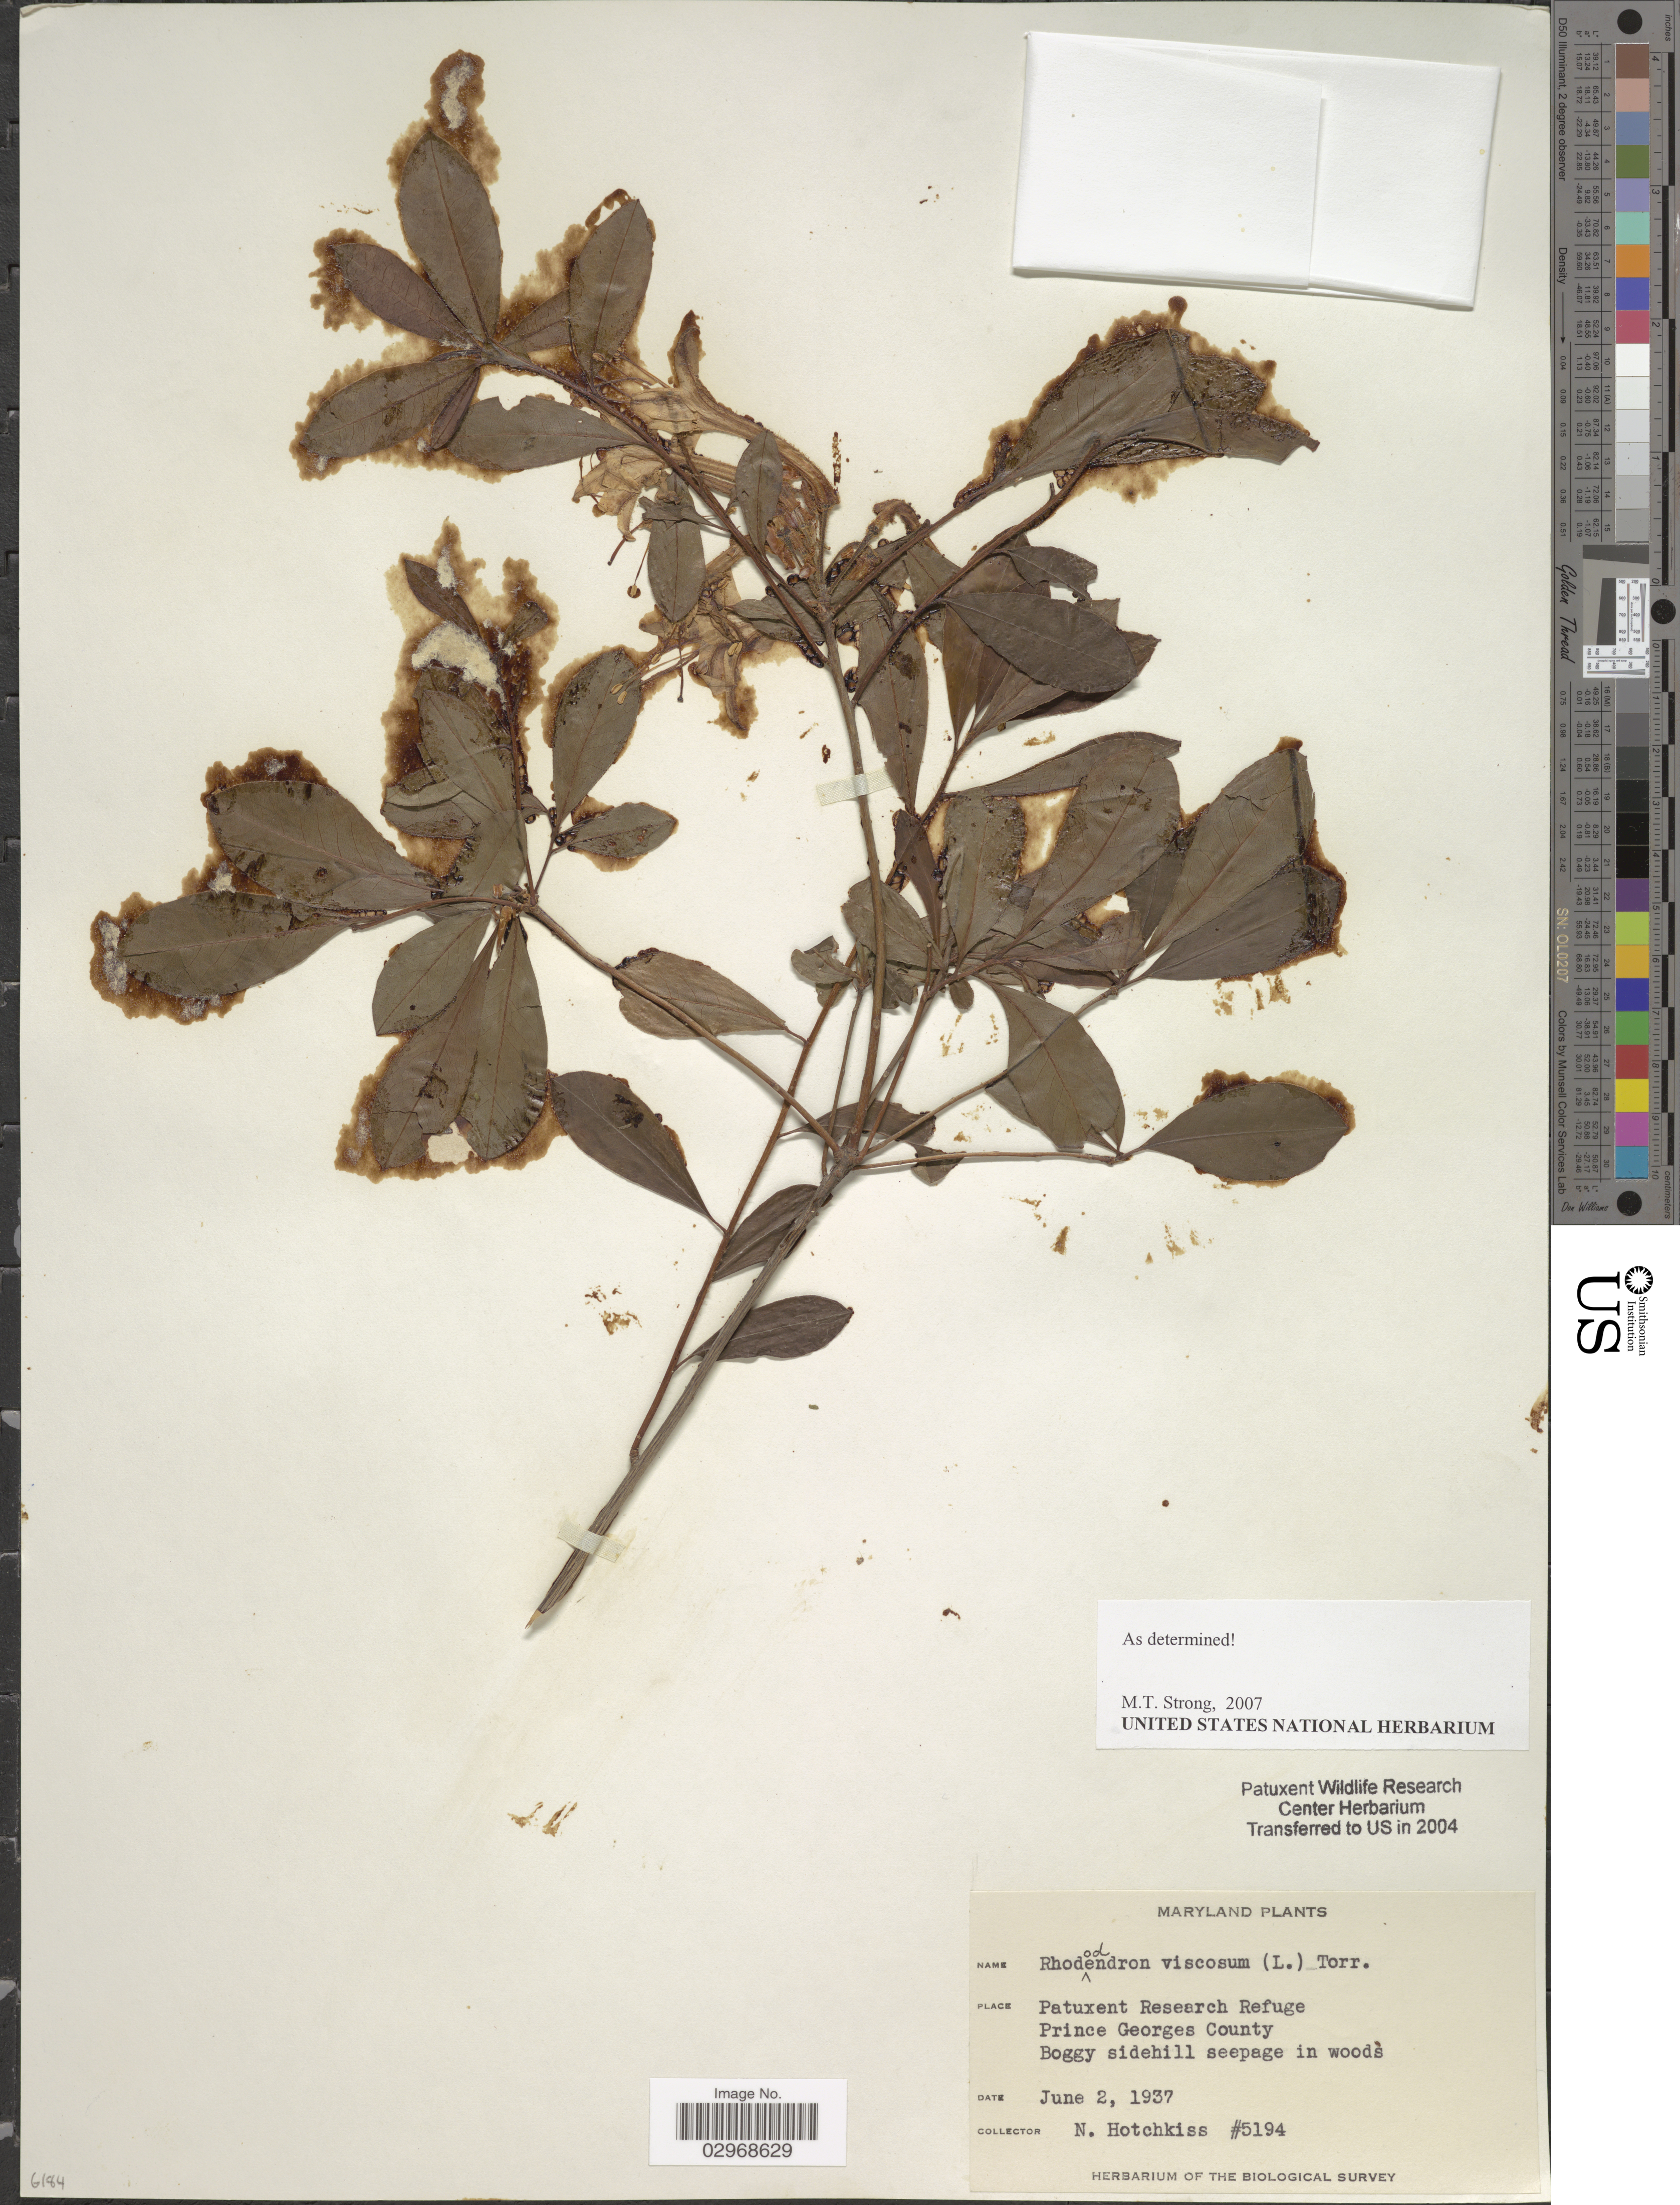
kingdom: Plantae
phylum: Tracheophyta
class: Magnoliopsida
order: Ericales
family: Ericaceae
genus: Rhododendron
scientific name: Rhododendron viscosum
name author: (L.) Torr.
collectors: N. Hotchkiss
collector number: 5194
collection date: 1937-06-02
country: United States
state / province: Maryland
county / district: Prince George's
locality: Patuxent Research Refuge, Prince Georges County.